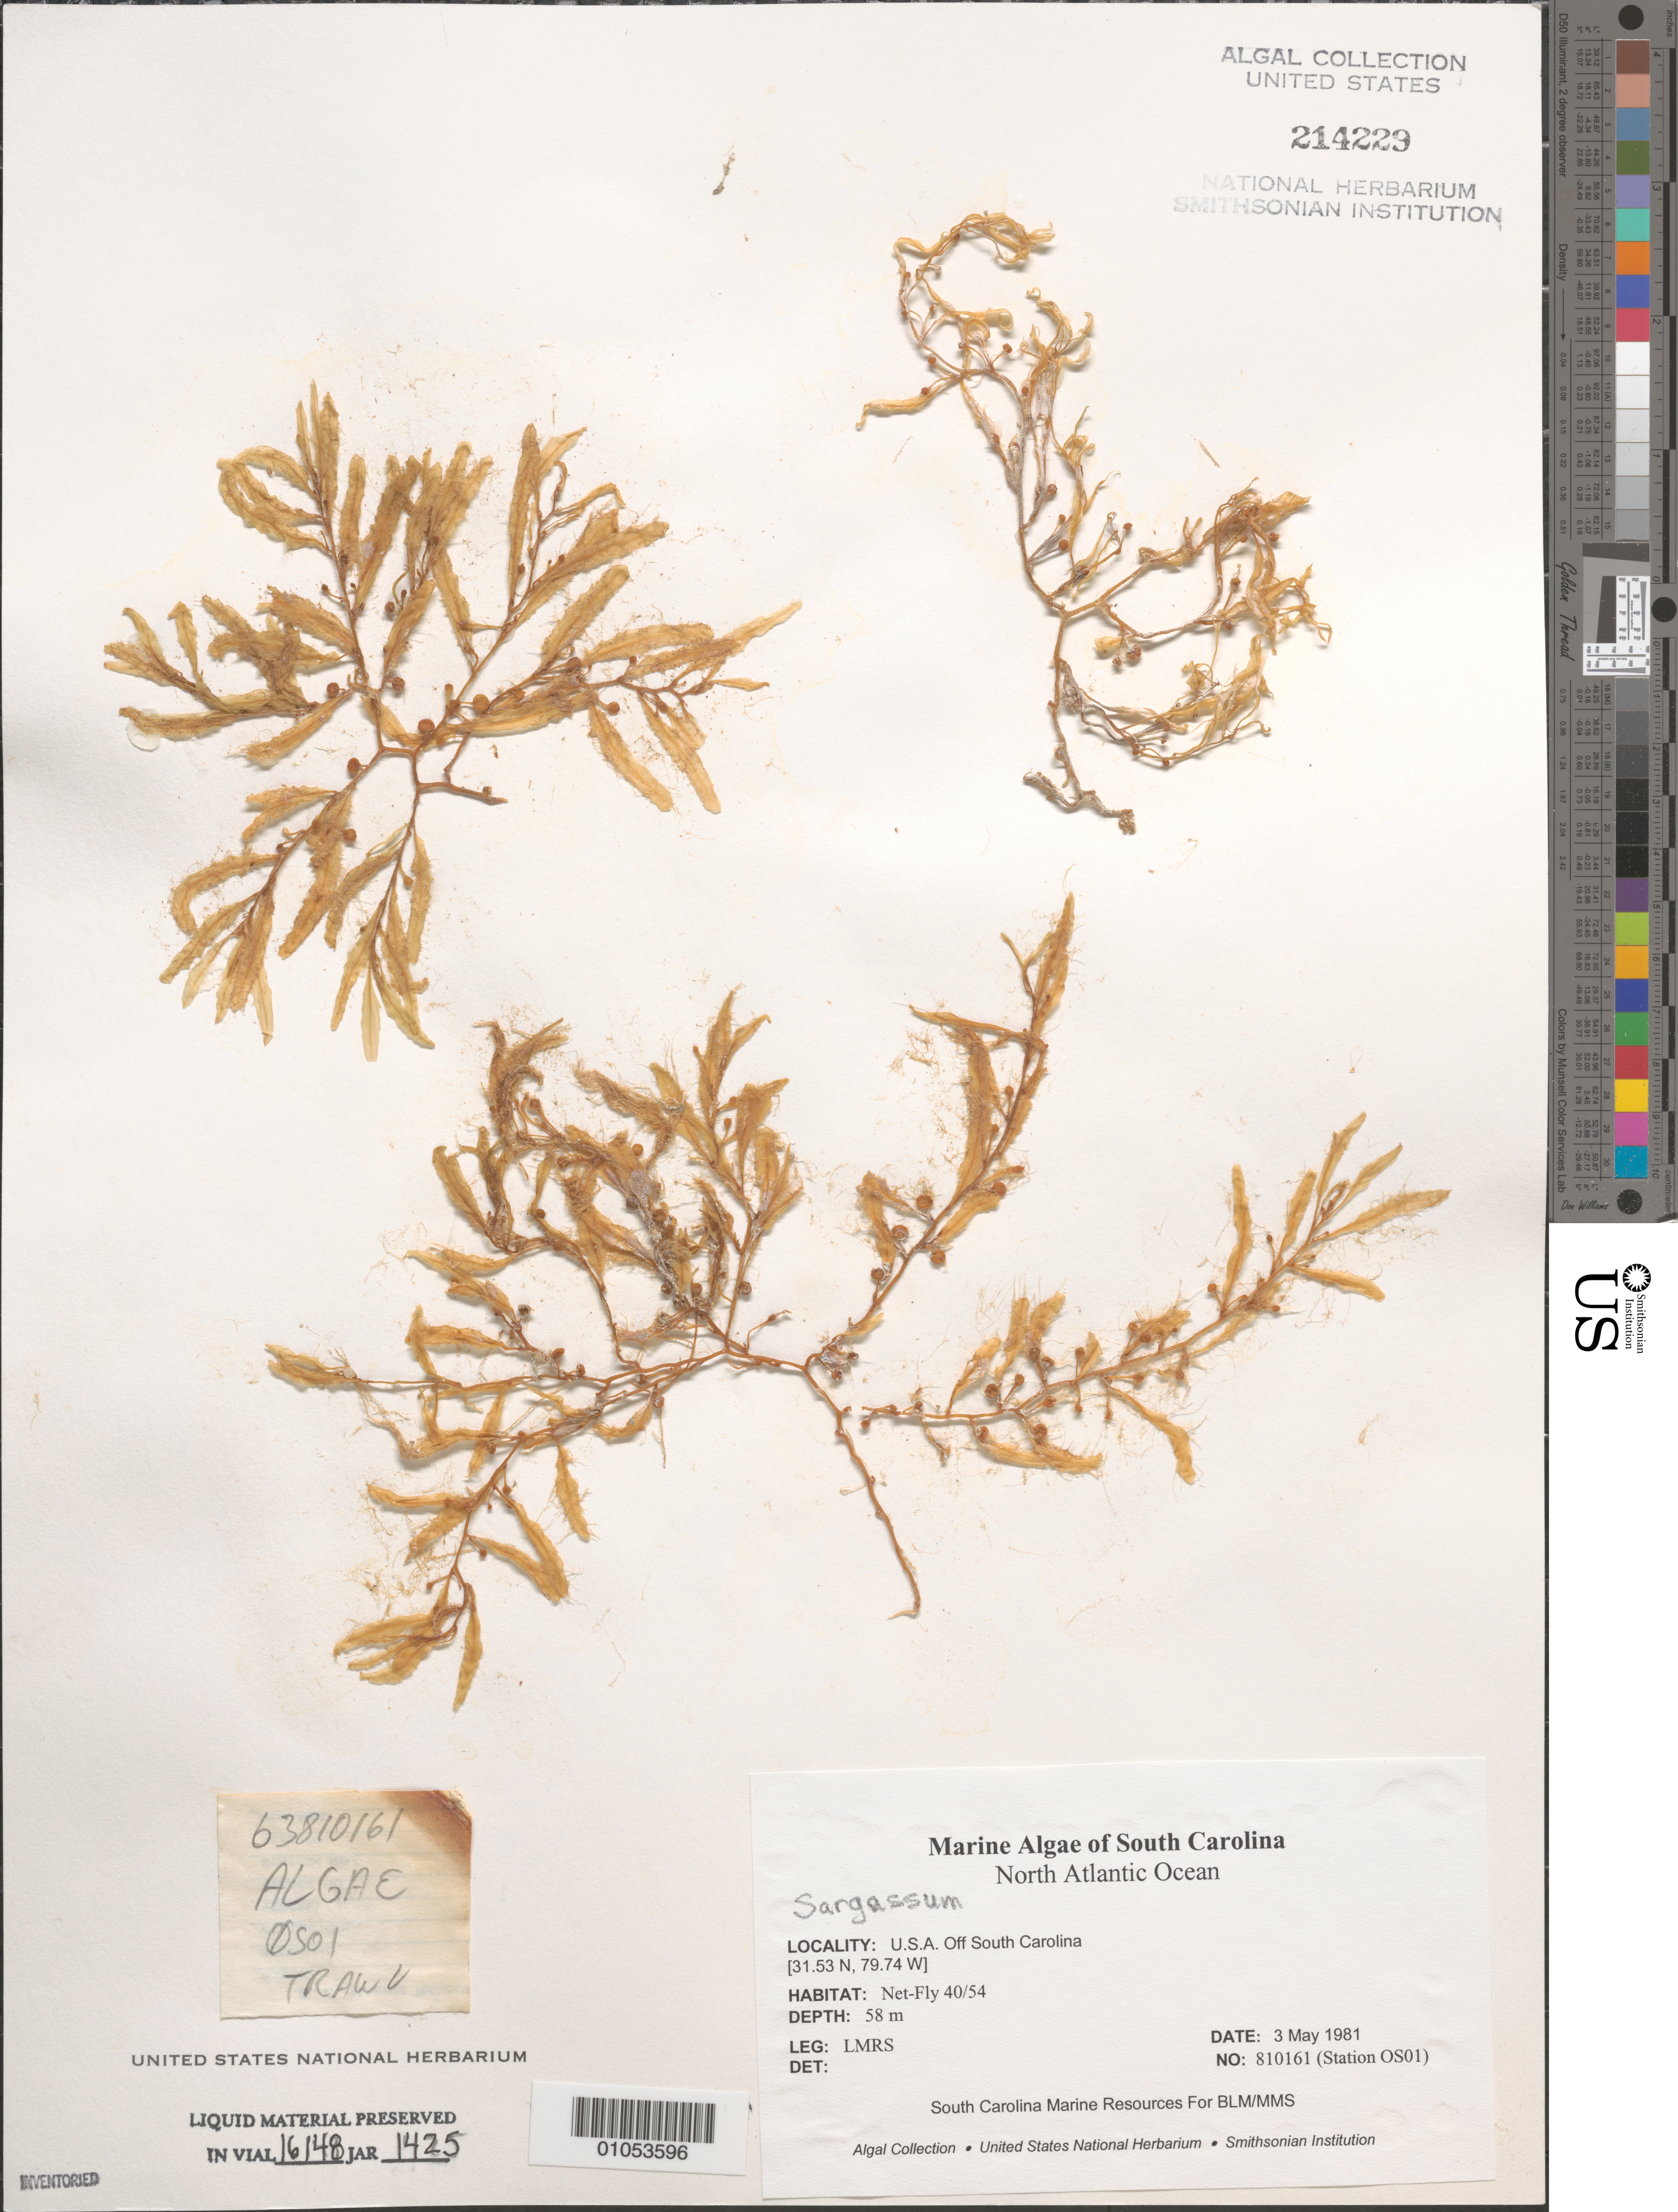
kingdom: Chromista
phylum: Ochrophyta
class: Phaeophyceae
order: Fucales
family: Sargassaceae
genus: Sargassum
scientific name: Sargassum sp.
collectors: LMRS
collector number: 810161 (Station OS01)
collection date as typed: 03 May 1981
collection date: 1981-05-03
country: United States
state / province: South Carolina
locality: North Atlantic Ocean off South Carolina coast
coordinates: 31.53 N, 79.74 W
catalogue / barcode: US 214229